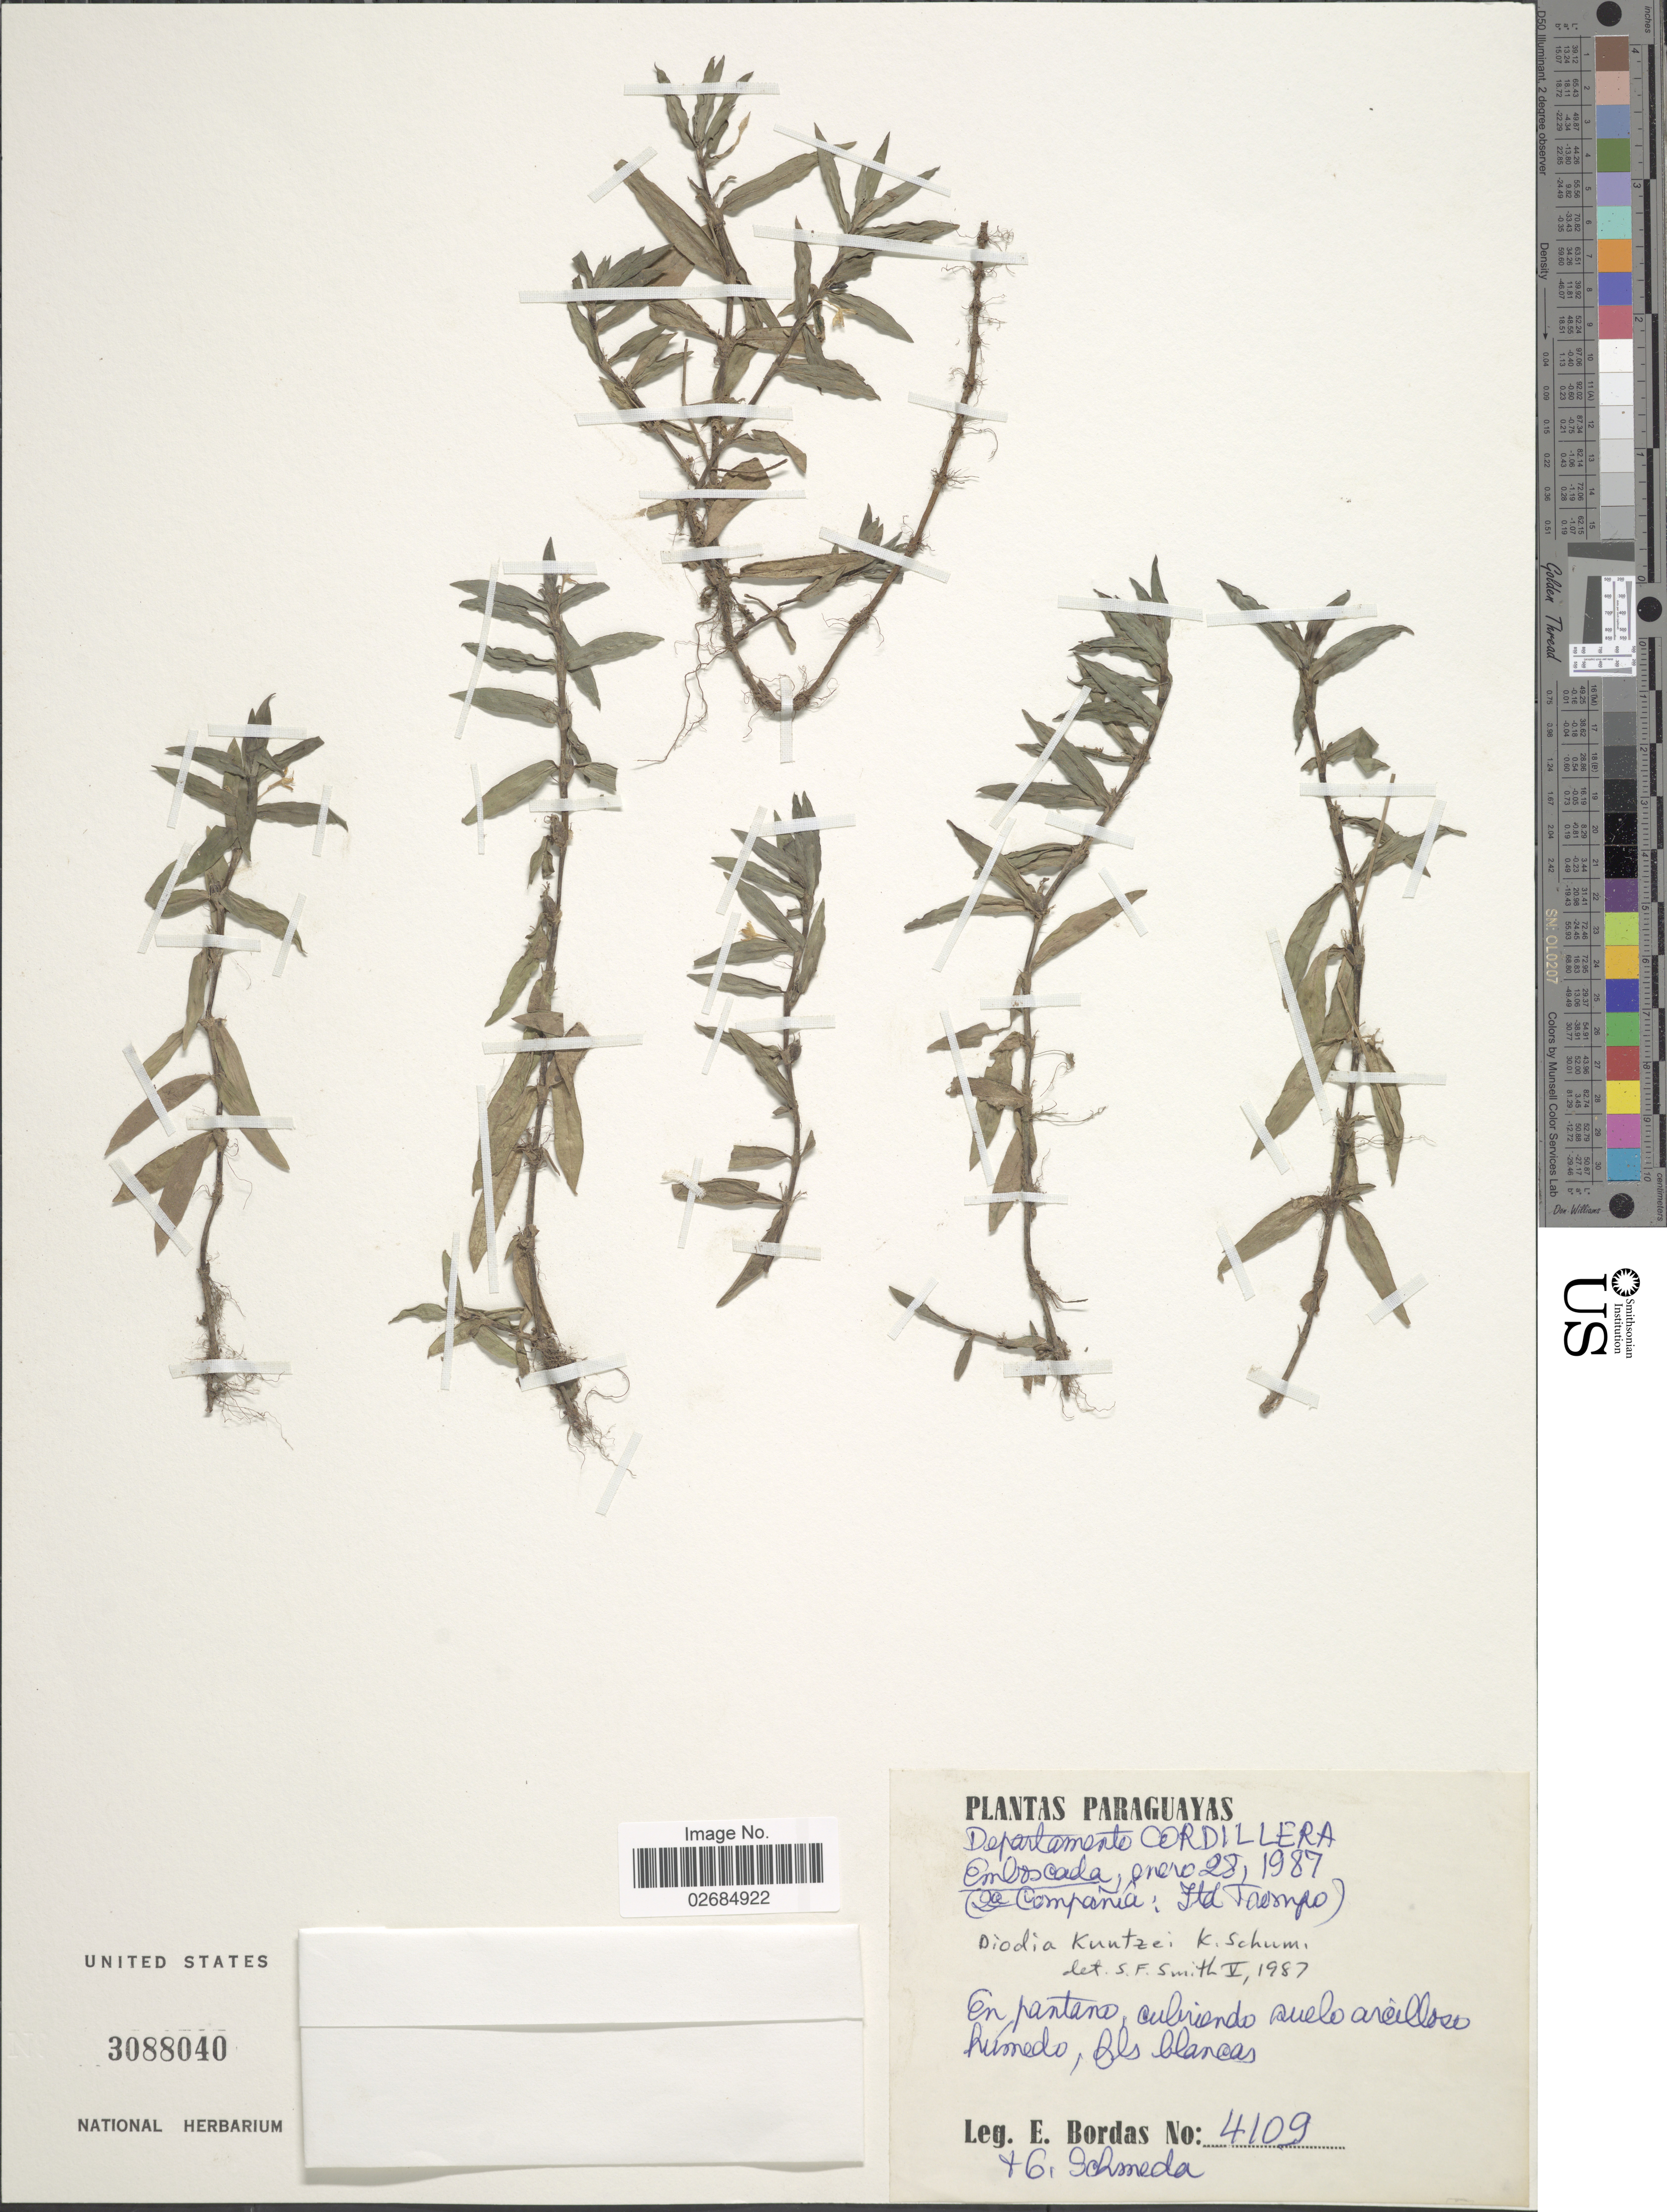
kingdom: Plantae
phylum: Tracheophyta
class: Magnoliopsida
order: Gentianales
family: Rubiaceae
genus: Diodia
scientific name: Diodia kuntzei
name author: K. Schum.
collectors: E. Bordas & G. Schmeda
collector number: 4109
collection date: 1987-01-28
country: Paraguay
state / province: Cordillera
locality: Emboscada (La Compania: Itd Trompo).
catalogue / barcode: US 3088040